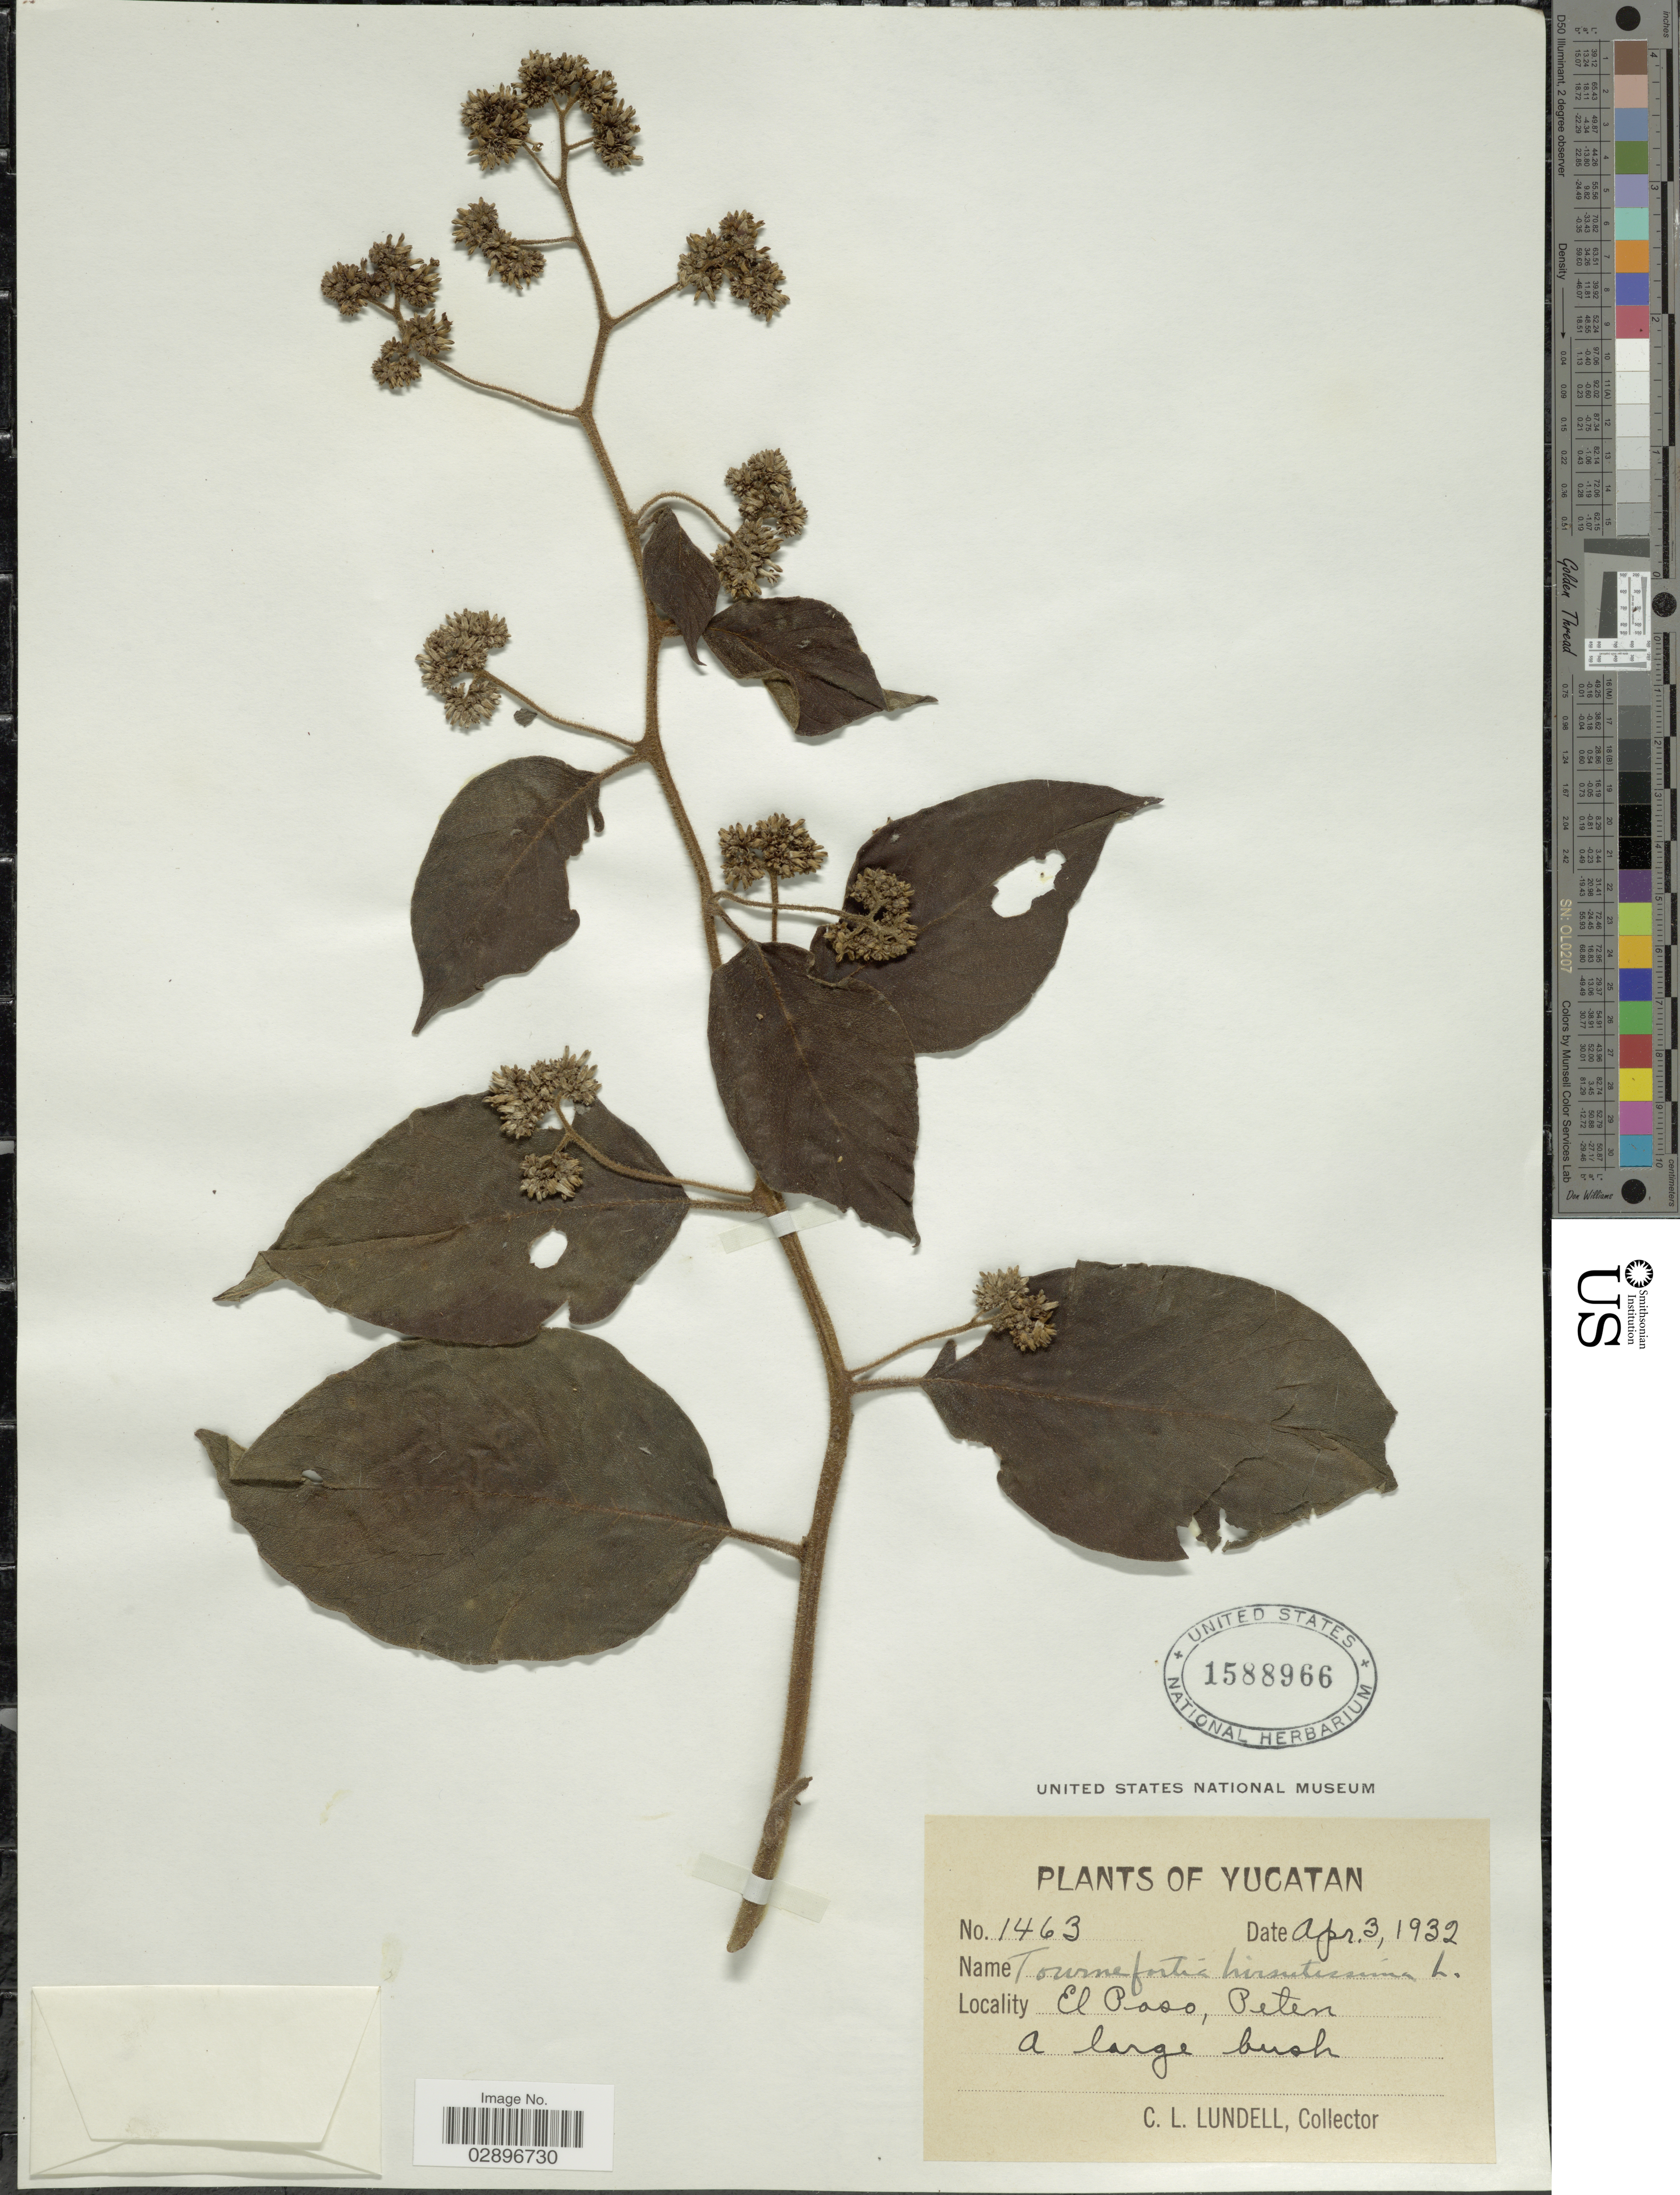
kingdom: Plantae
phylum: Tracheophyta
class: Magnoliopsida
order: Boraginales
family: Heliotropiaceae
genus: Tournefortia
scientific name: Tournefortia hirsutissima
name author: L.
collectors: C. L. Lundell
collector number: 1463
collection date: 1932-04-03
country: Guatemala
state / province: El Petén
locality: El Paso. Yucatan.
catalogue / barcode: US 1588966